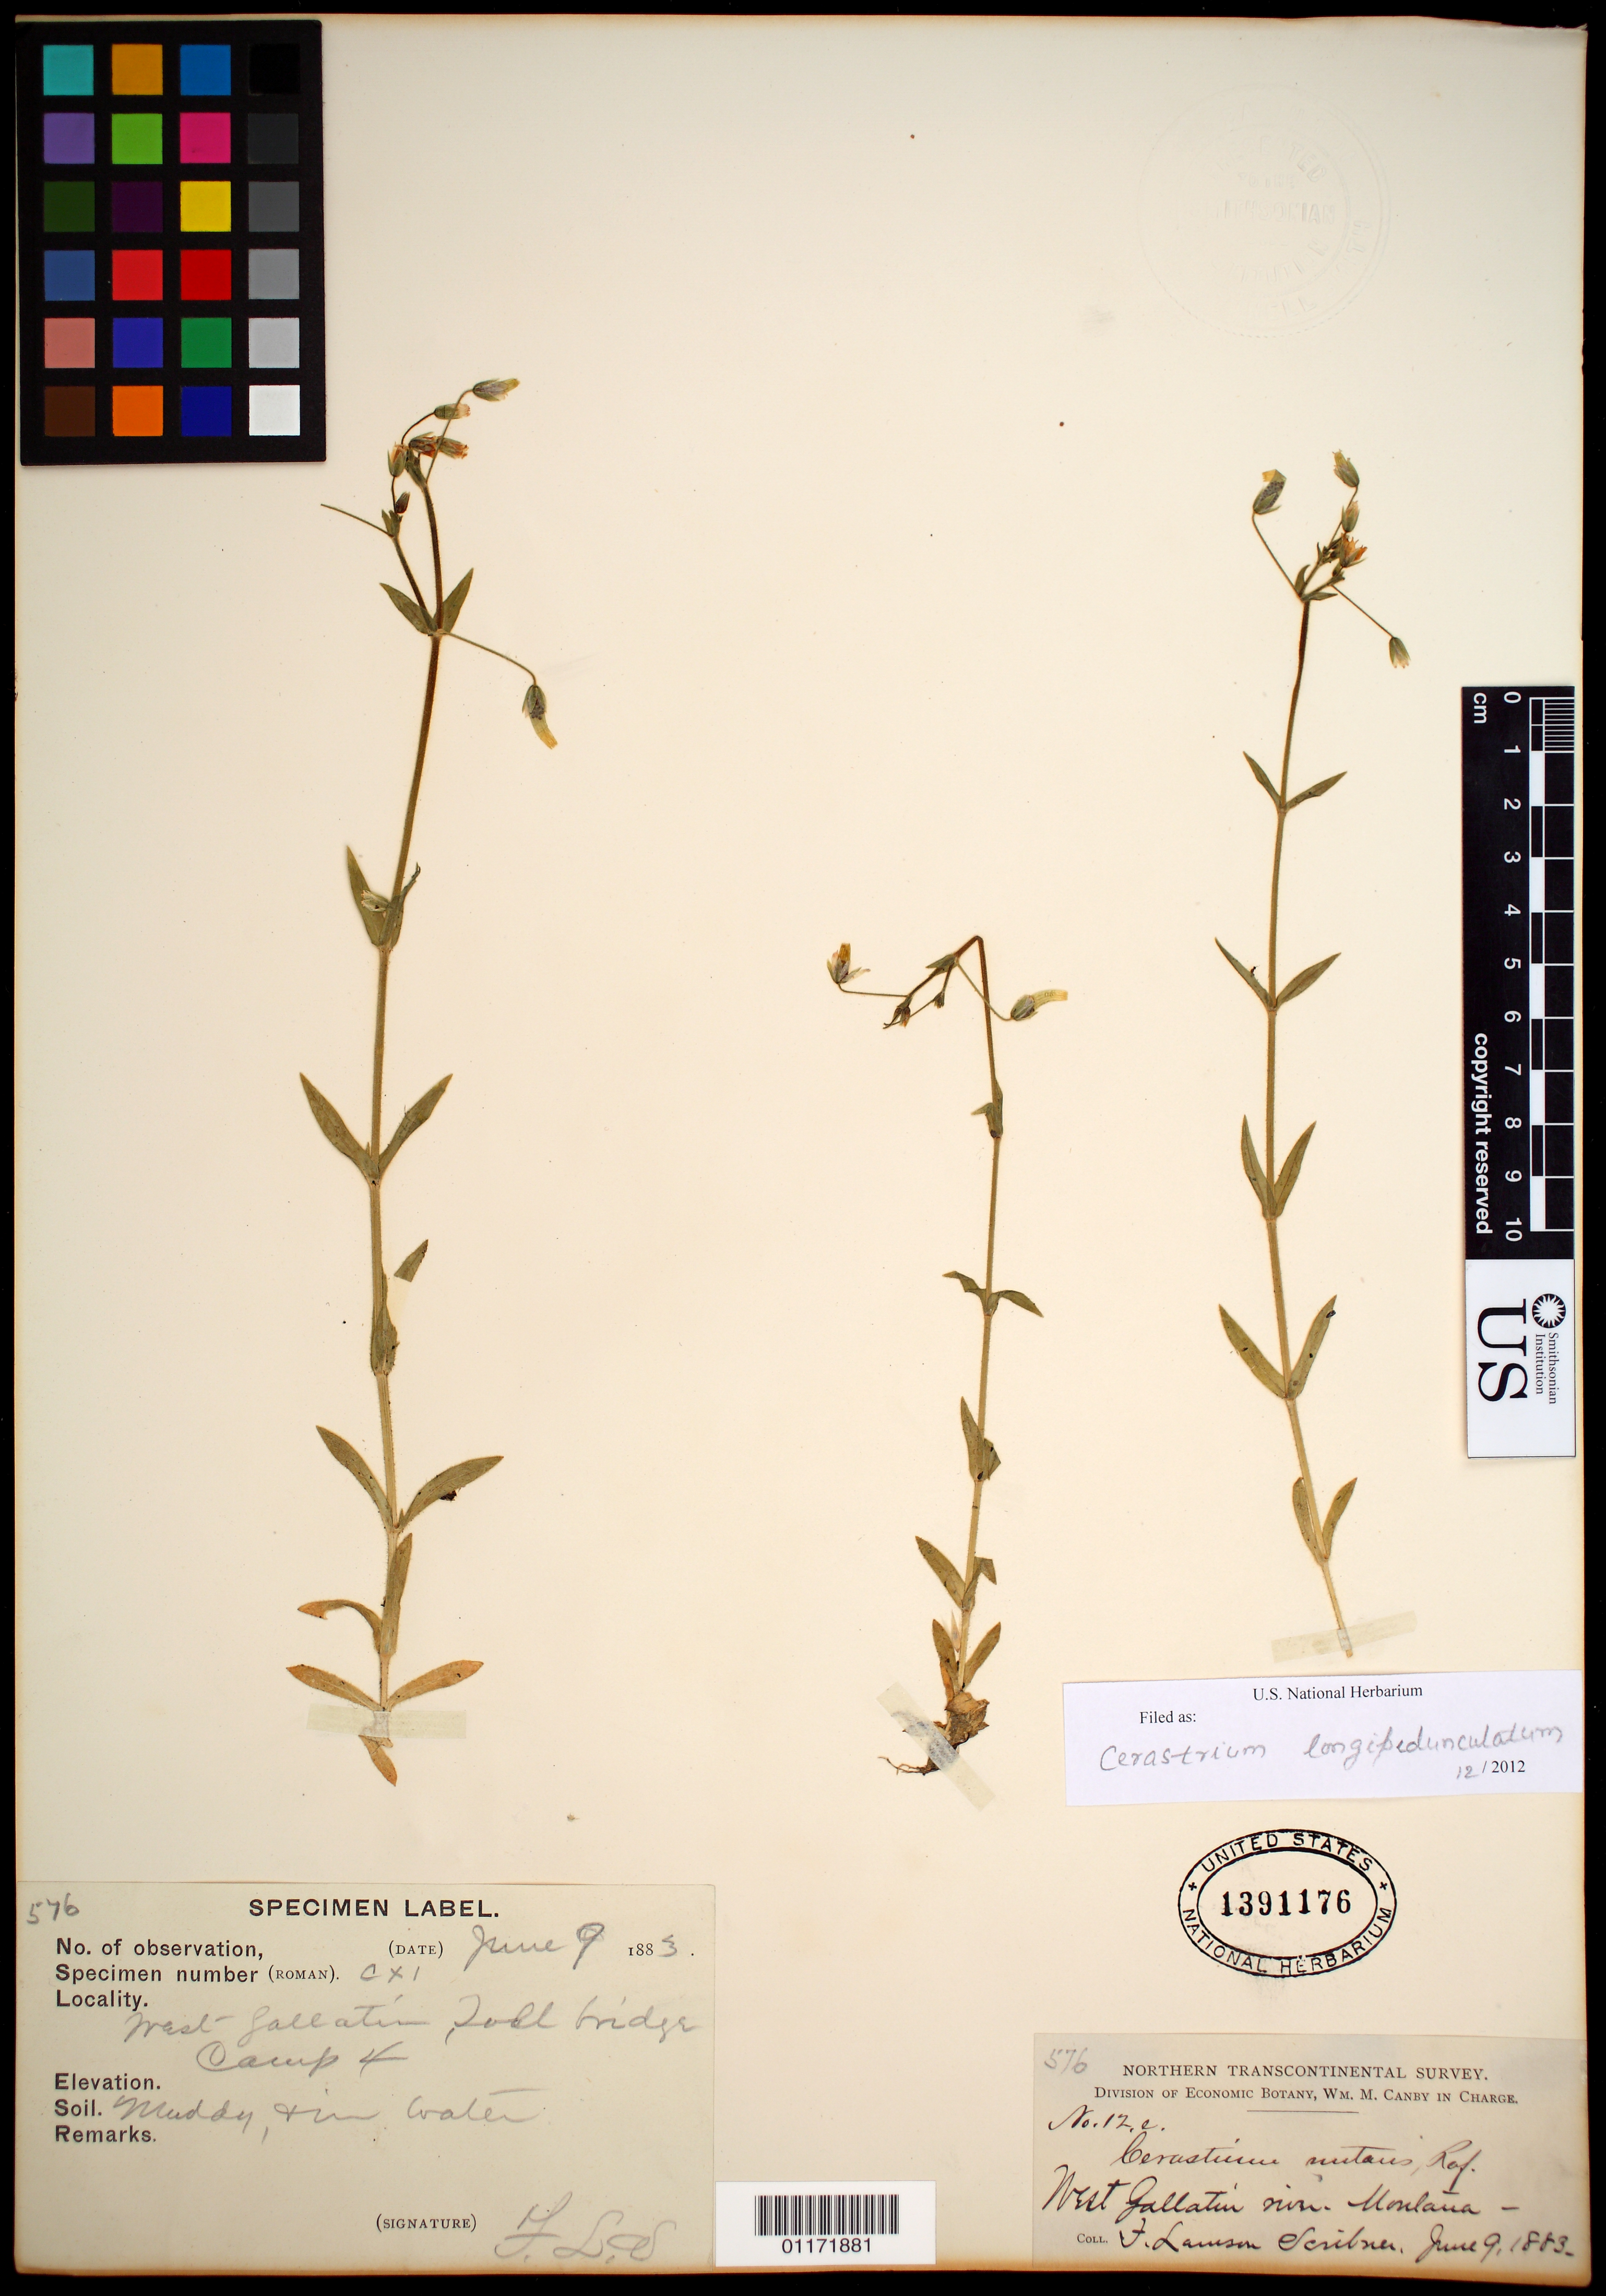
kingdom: Plantae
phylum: Tracheophyta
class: Magnoliopsida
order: Caryophyllales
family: Caryophyllaceae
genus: Cerastium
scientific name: Cerastium longipedunculatum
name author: Muhl.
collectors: F. L. Scribner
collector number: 12e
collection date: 1883-06-09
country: United States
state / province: Montana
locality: West Gallatin River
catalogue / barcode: US 1391176